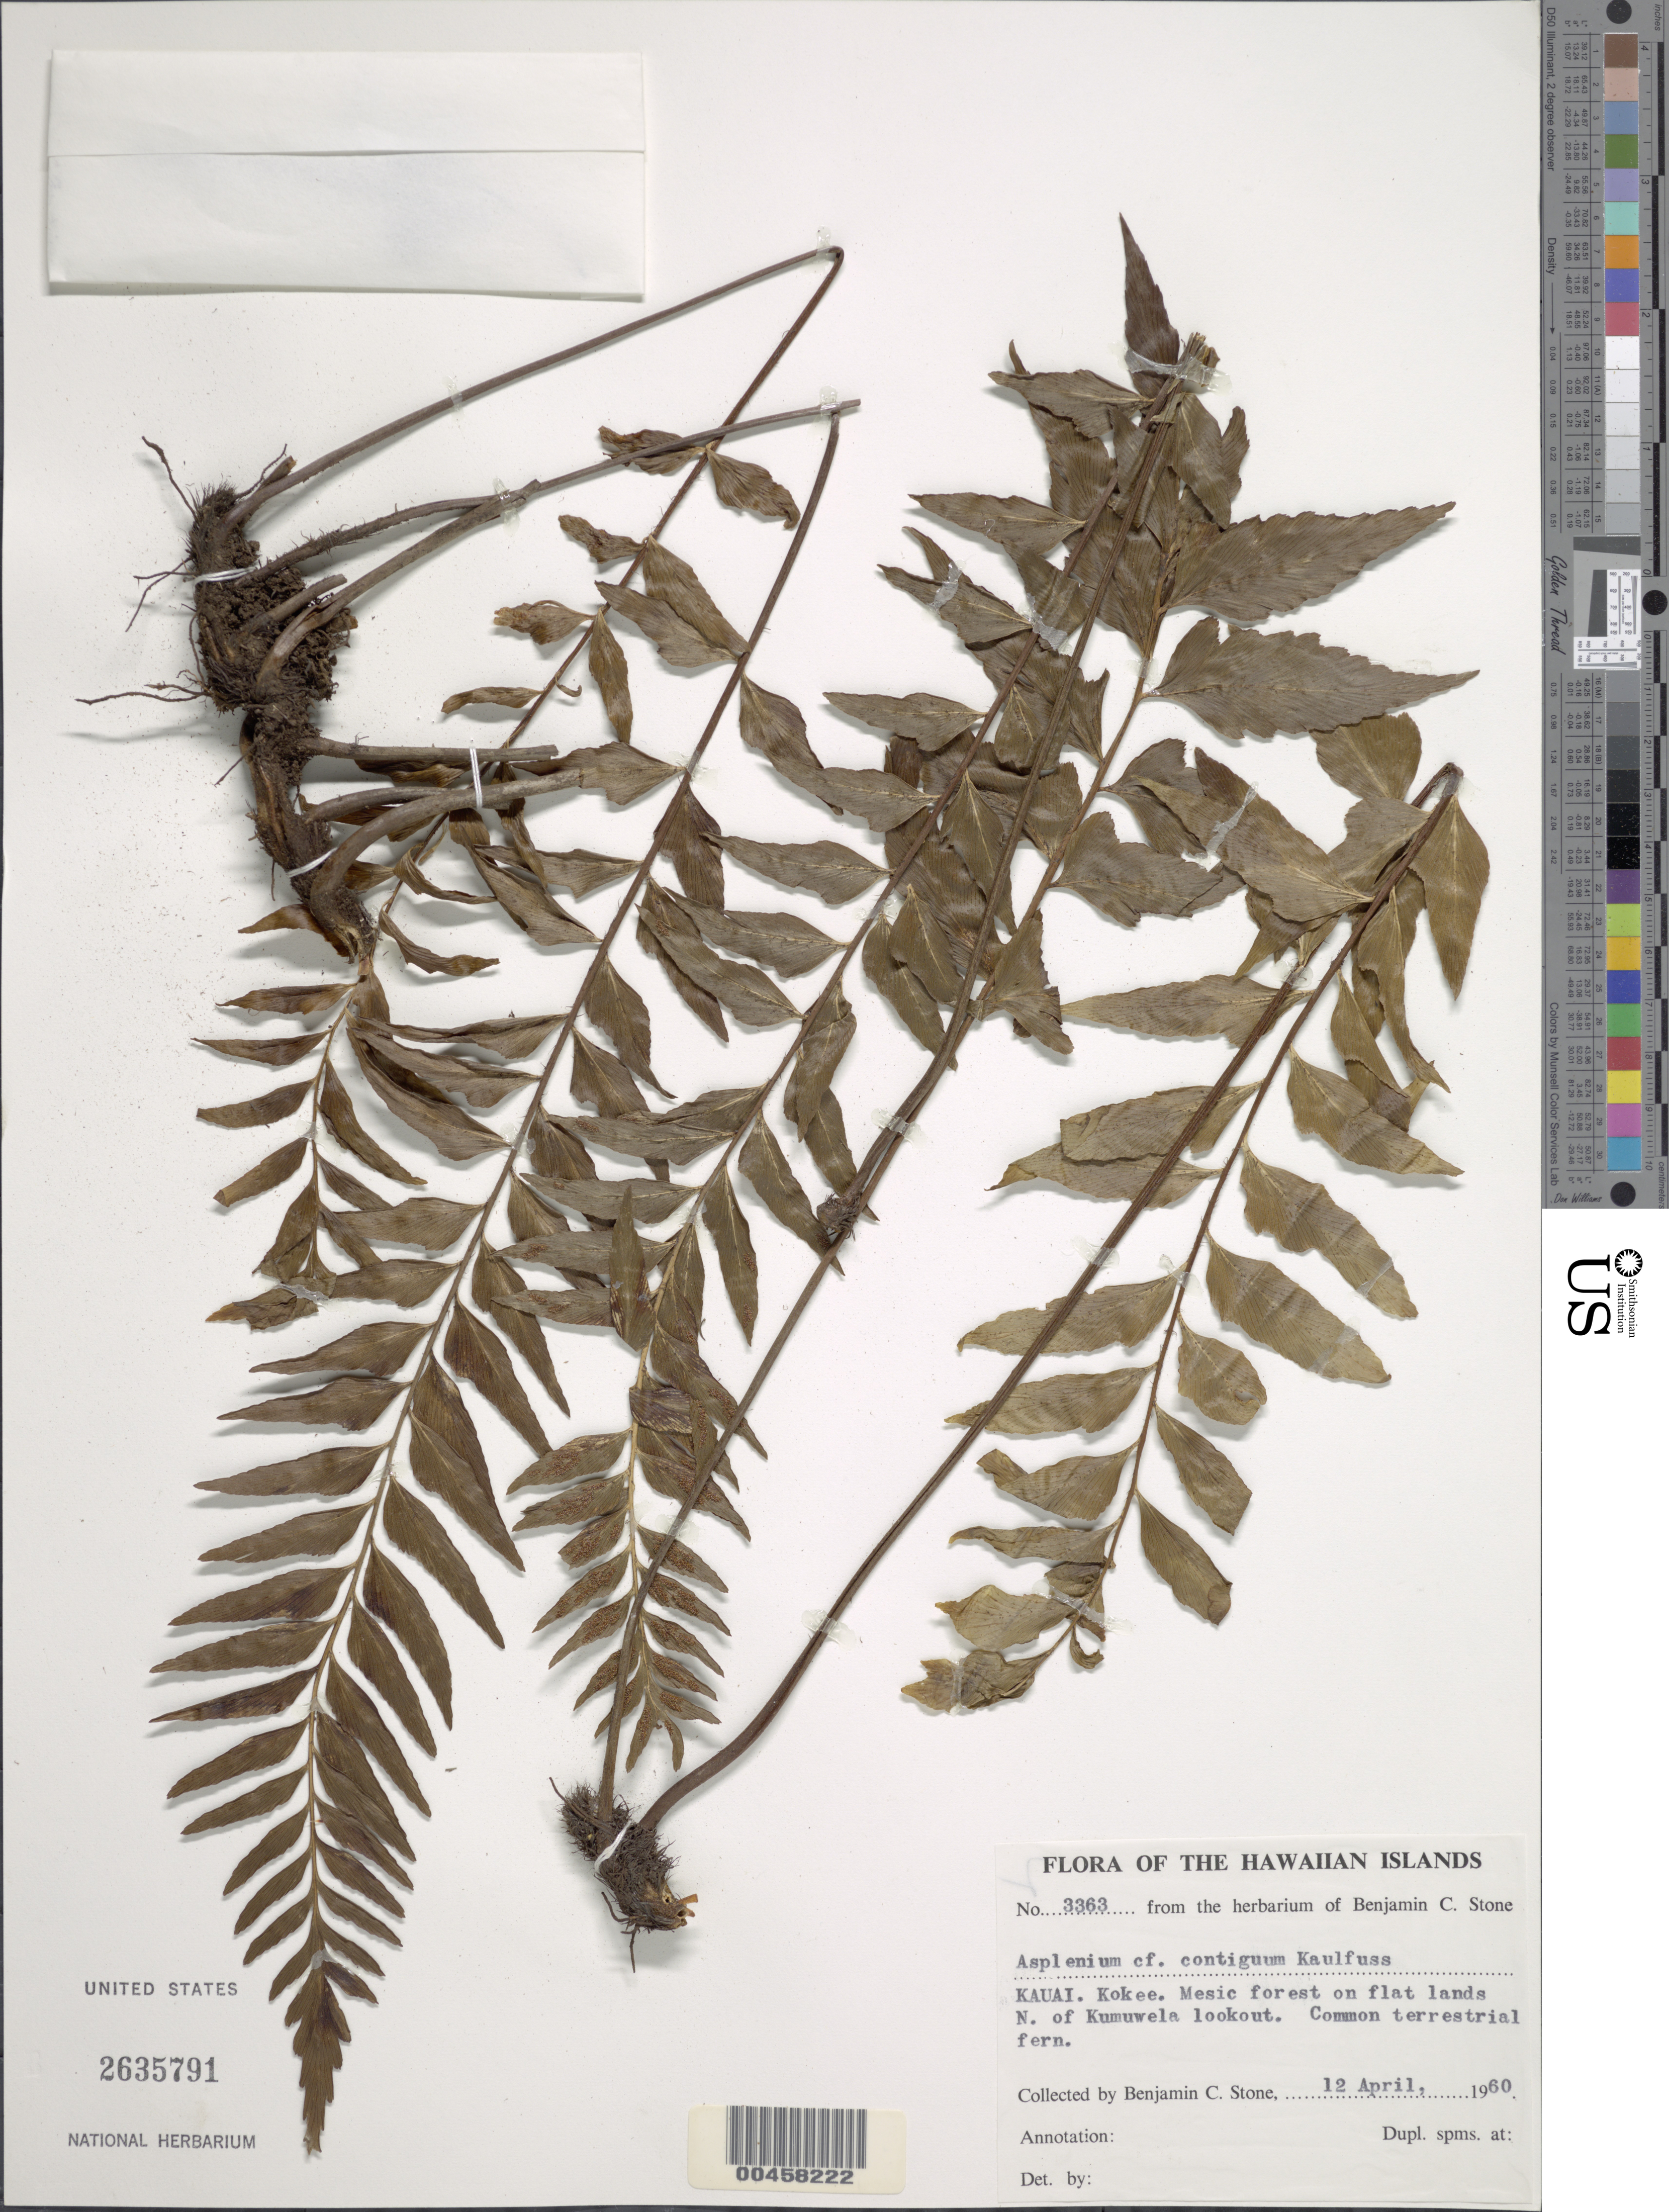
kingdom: Plantae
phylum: Tracheophyta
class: Polypodiopsida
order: Polypodiales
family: Aspleniaceae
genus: Asplenium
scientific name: Asplenium polyodon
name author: G. Forst.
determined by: Wagner, W. L., (BOT), Smithsonian Institution - National Museum of Natural History (UNITED STATES)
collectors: B. C. Stone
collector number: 3363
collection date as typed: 12 Apr 1960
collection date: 1960-04-12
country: United States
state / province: Hawaii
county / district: Kauai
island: Kaua'i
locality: Kokee, on flat lands N. of Kumuwela lookout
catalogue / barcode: US 2635791